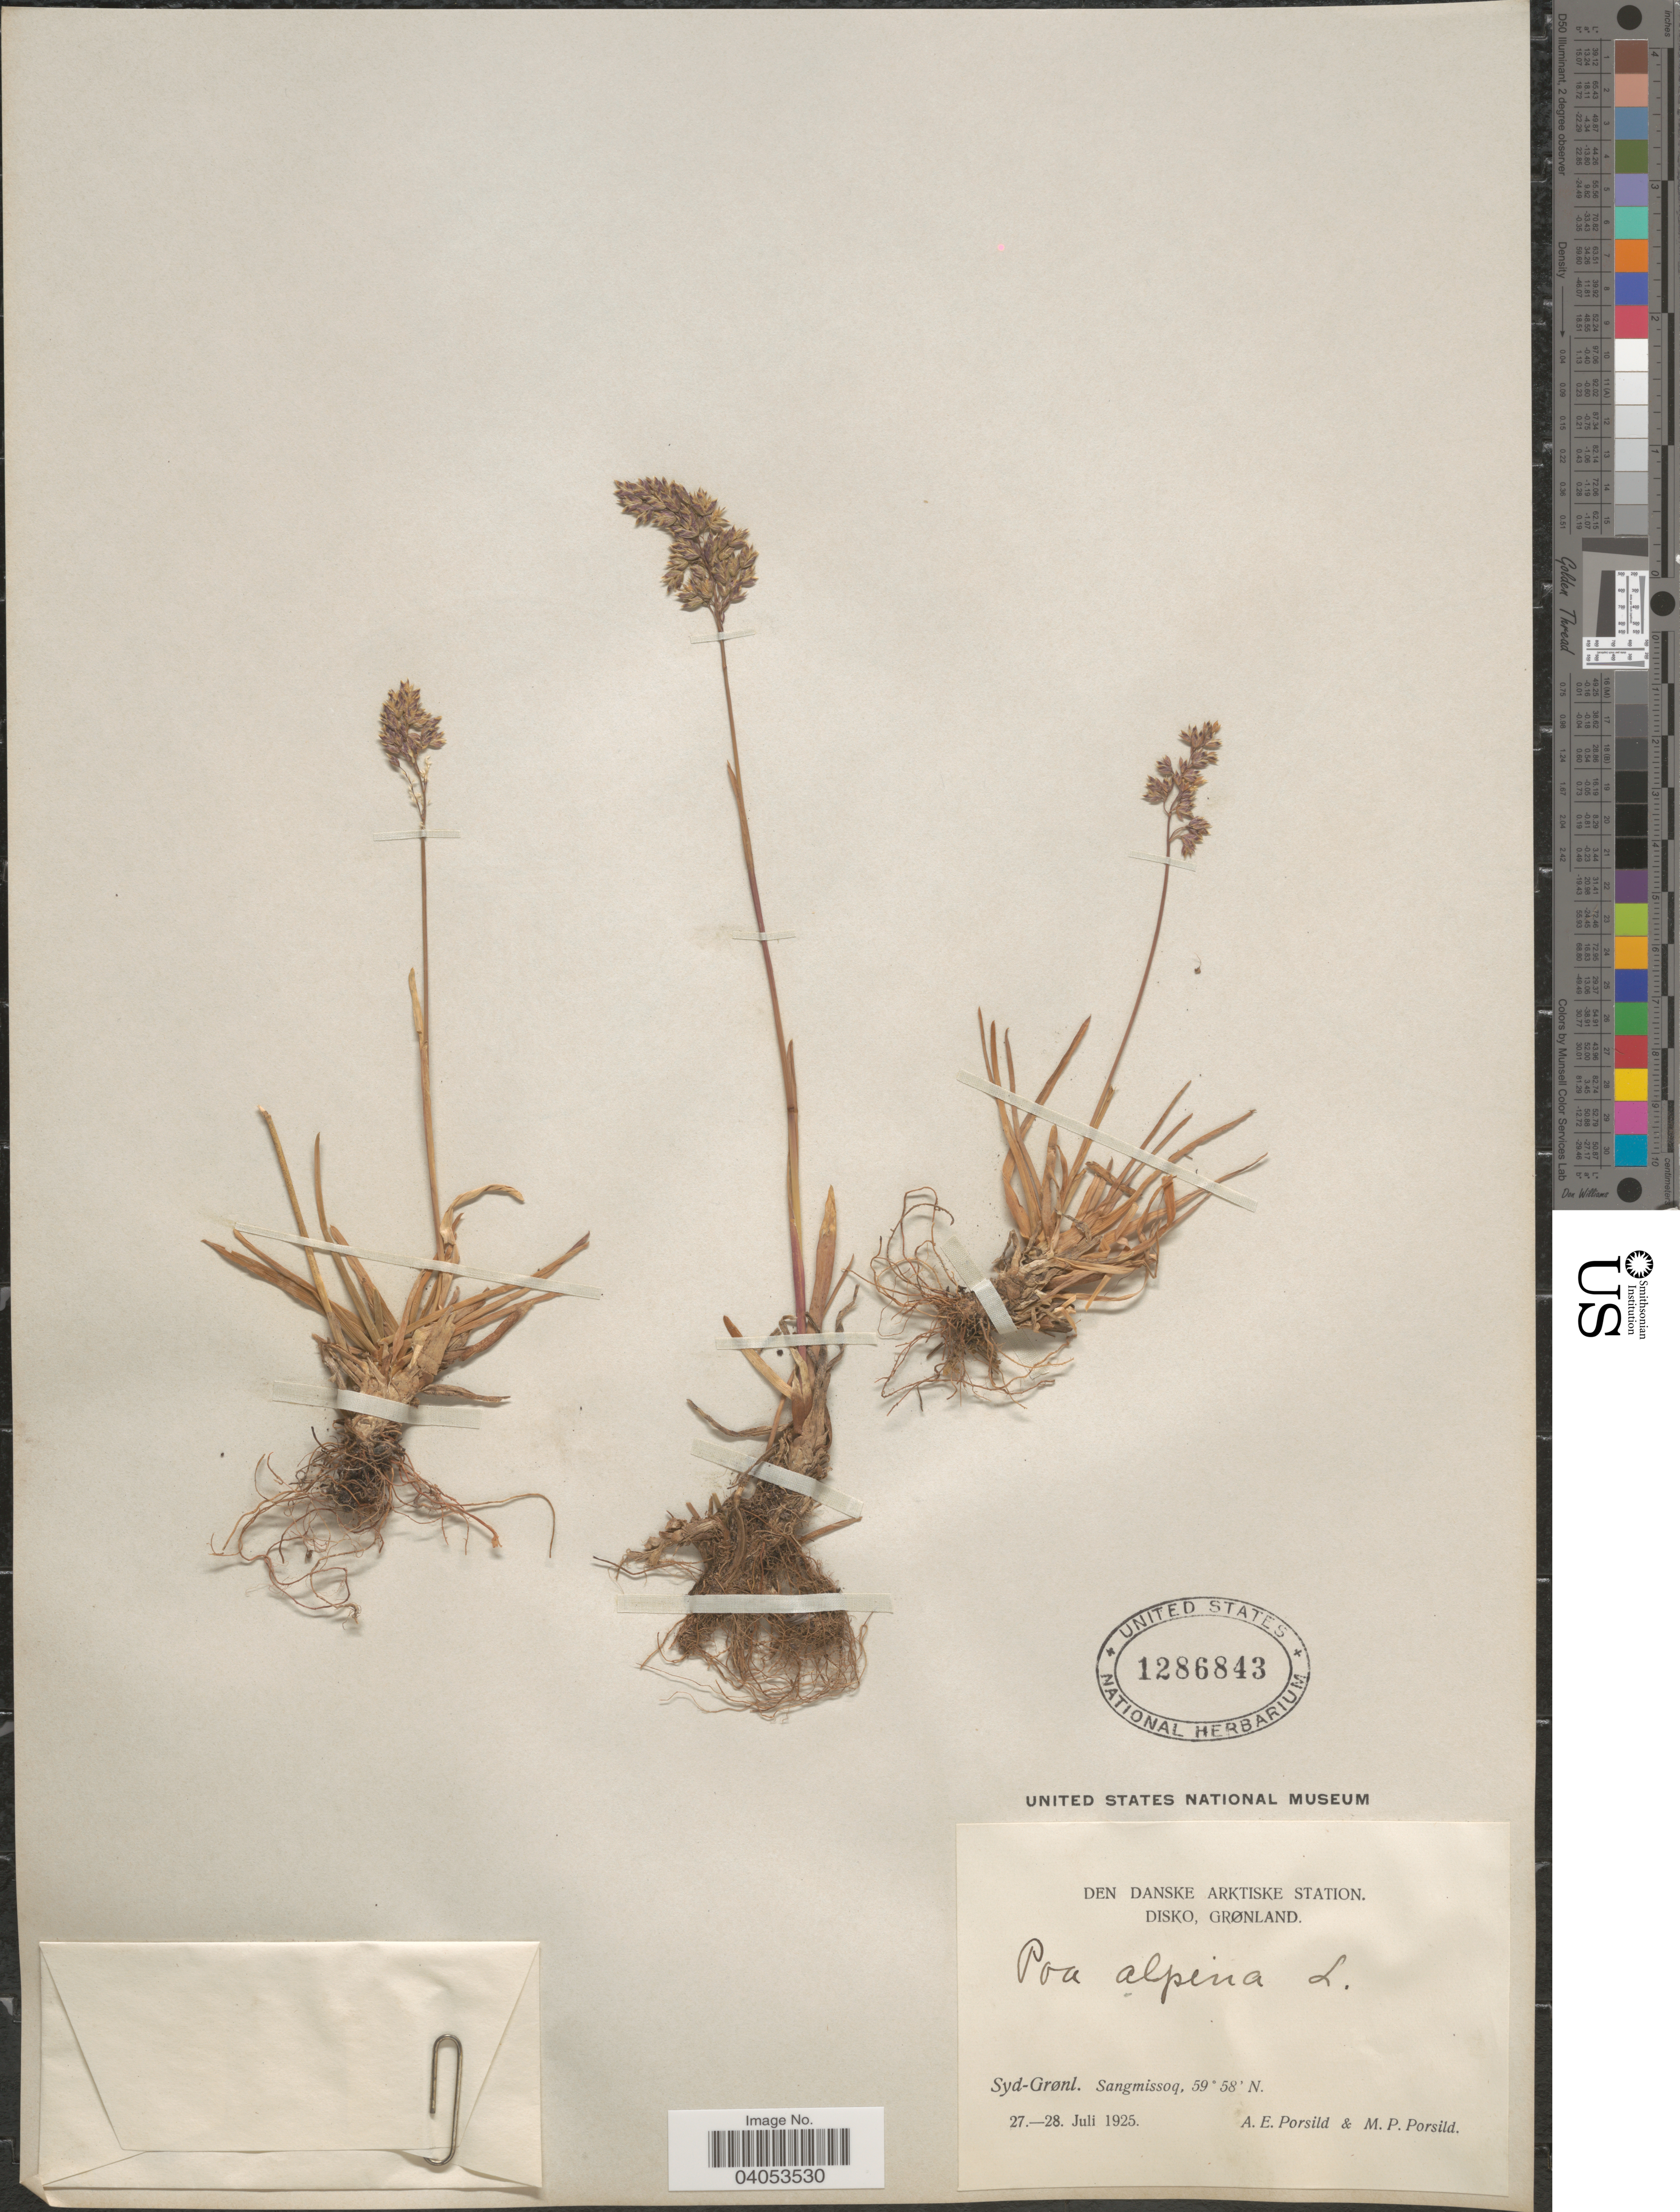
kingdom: Plantae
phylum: Tracheophyta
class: Liliopsida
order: Poales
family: Poaceae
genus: Poa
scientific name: Poa alpina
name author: L.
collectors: A. E. Porsild & M. P. Porsild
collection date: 1925-07-27/1925-07-28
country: Greenland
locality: Den Danske Arktiske Station. Disko, Grønland. Syd-Grønl. Sangmissoq.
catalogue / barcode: US 1286843